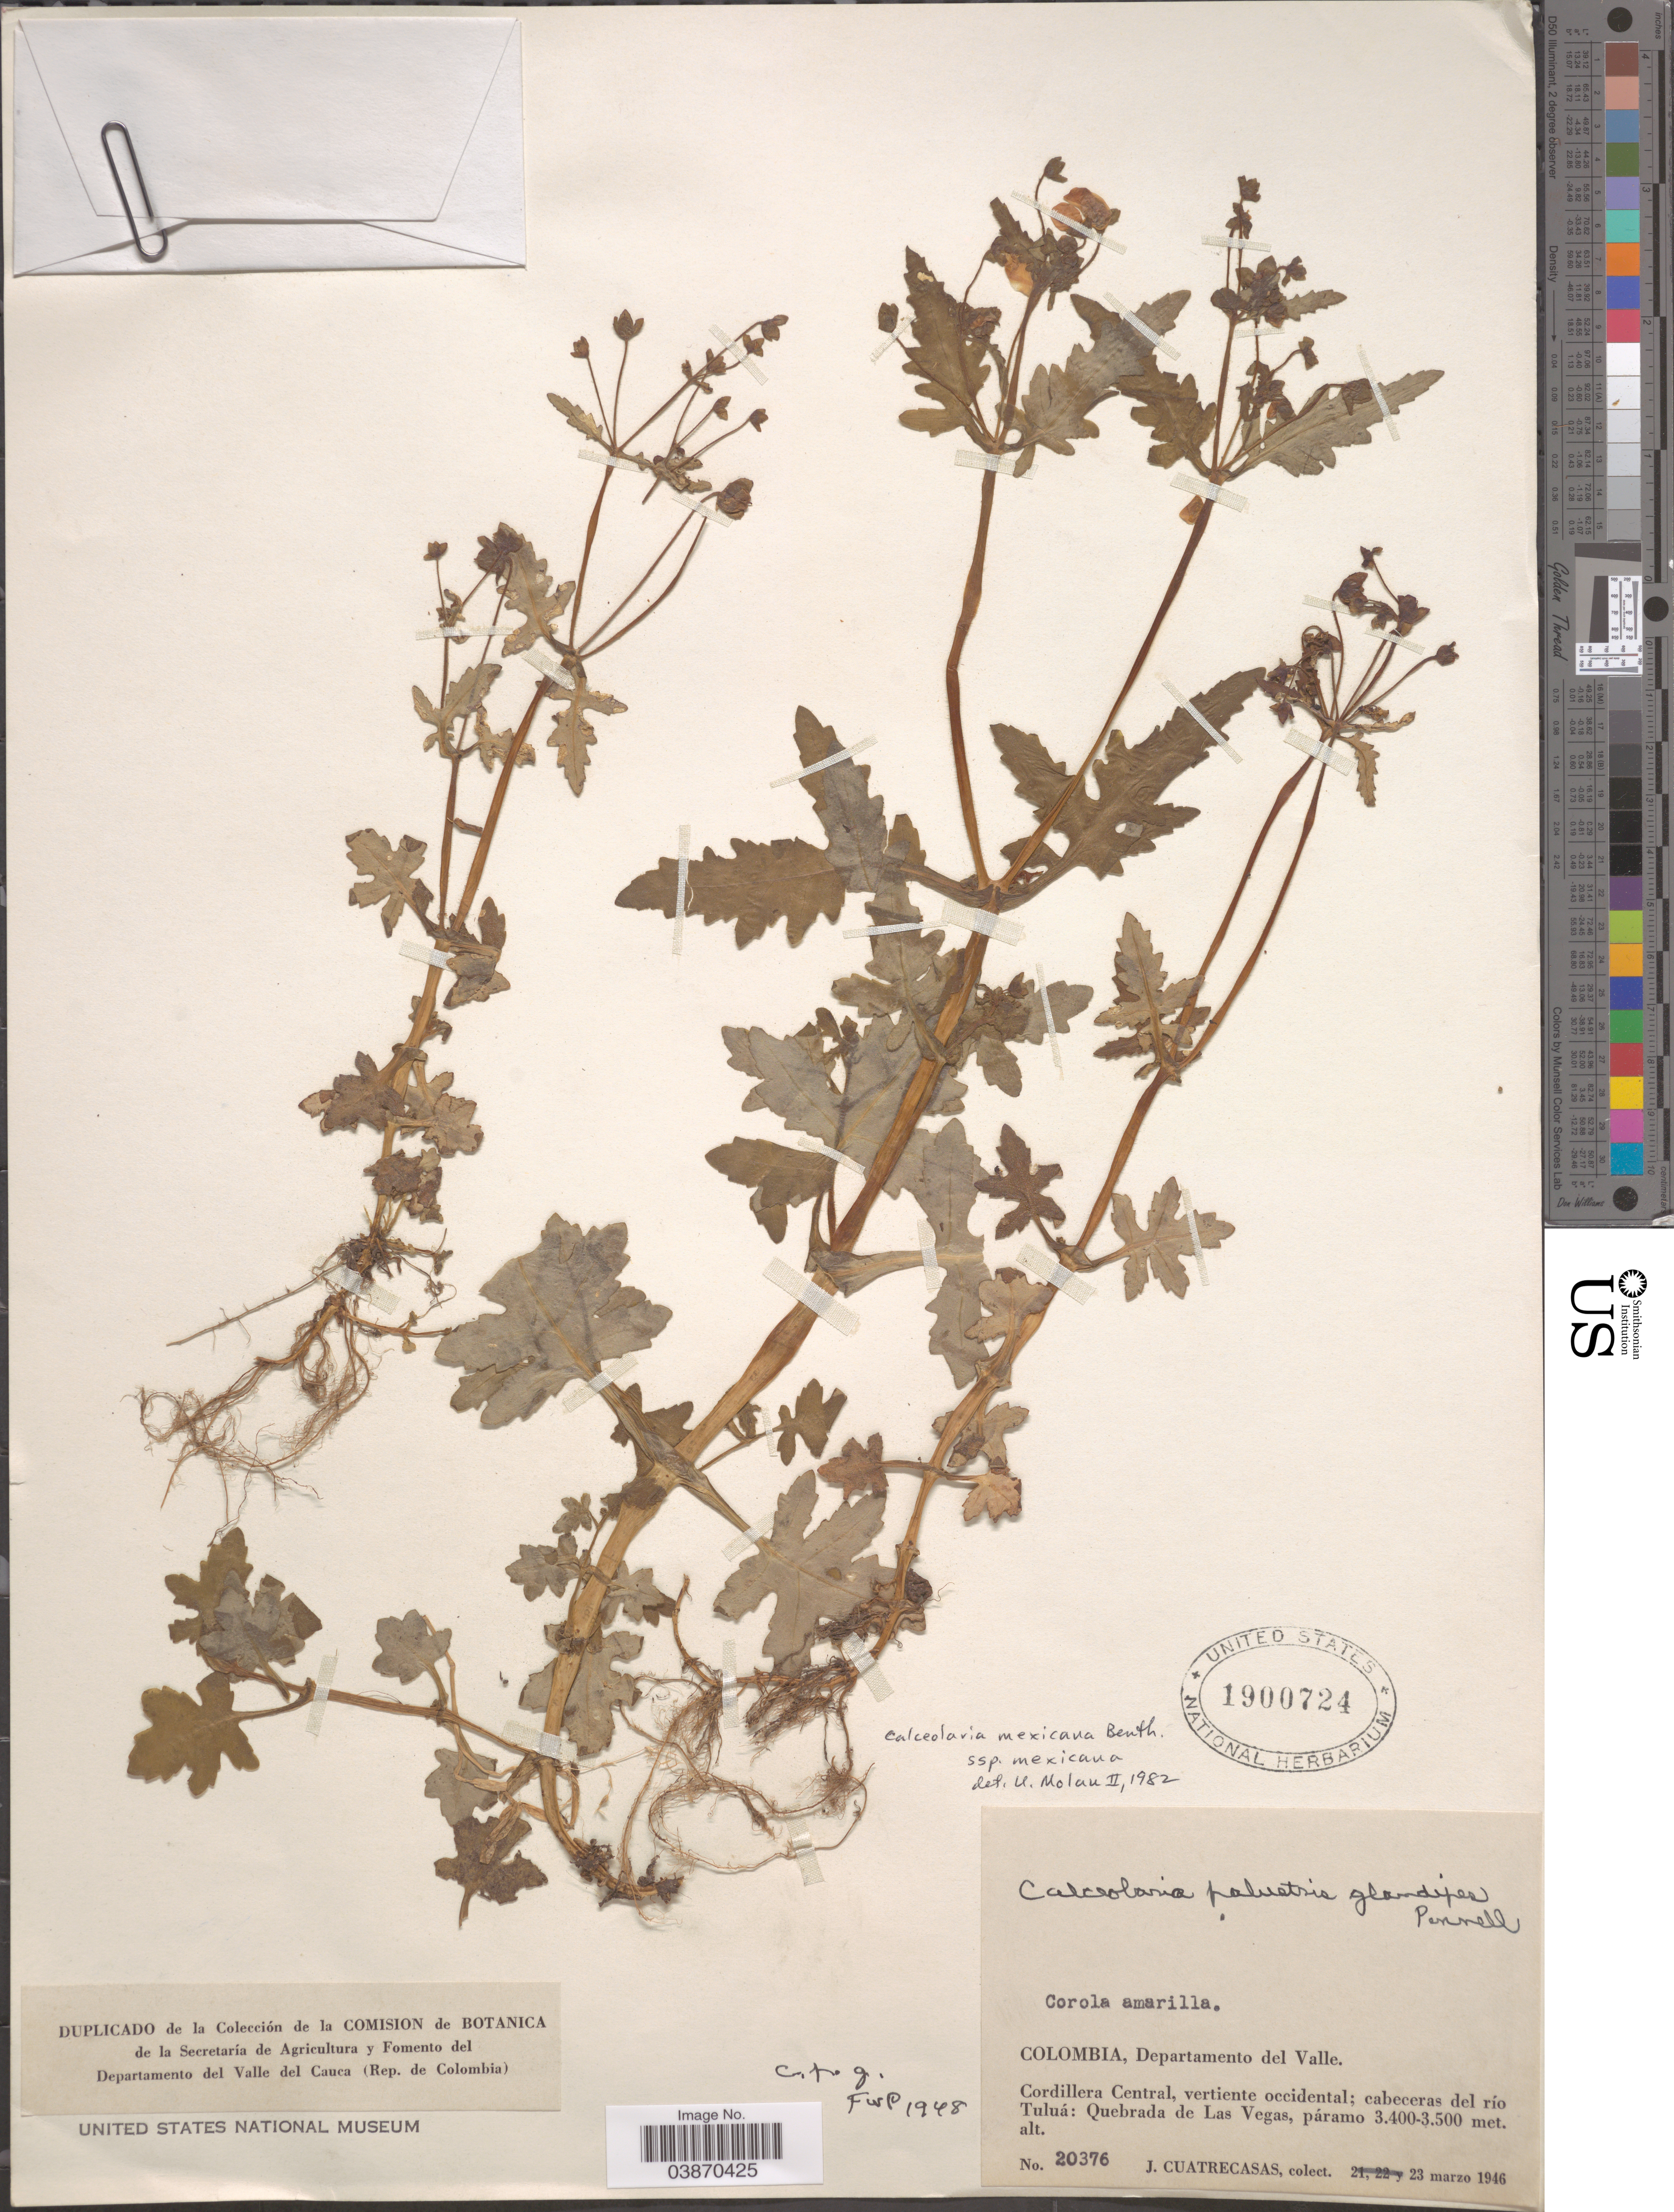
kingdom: Plantae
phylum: Tracheophyta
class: Magnoliopsida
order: Lamiales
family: Calceolariaceae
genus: Calceolaria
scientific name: Calceolaria mexicana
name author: Benth.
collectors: J. Cuatrecasas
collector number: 20376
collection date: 1946-03-23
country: Colombia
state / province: Valle del Cauca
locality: Departamento del Valle. Cordillera Central, vertiente occidental; cabeceras del río Tuluá: Quebrada de Las Vegas.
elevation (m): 3400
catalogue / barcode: US 1900724